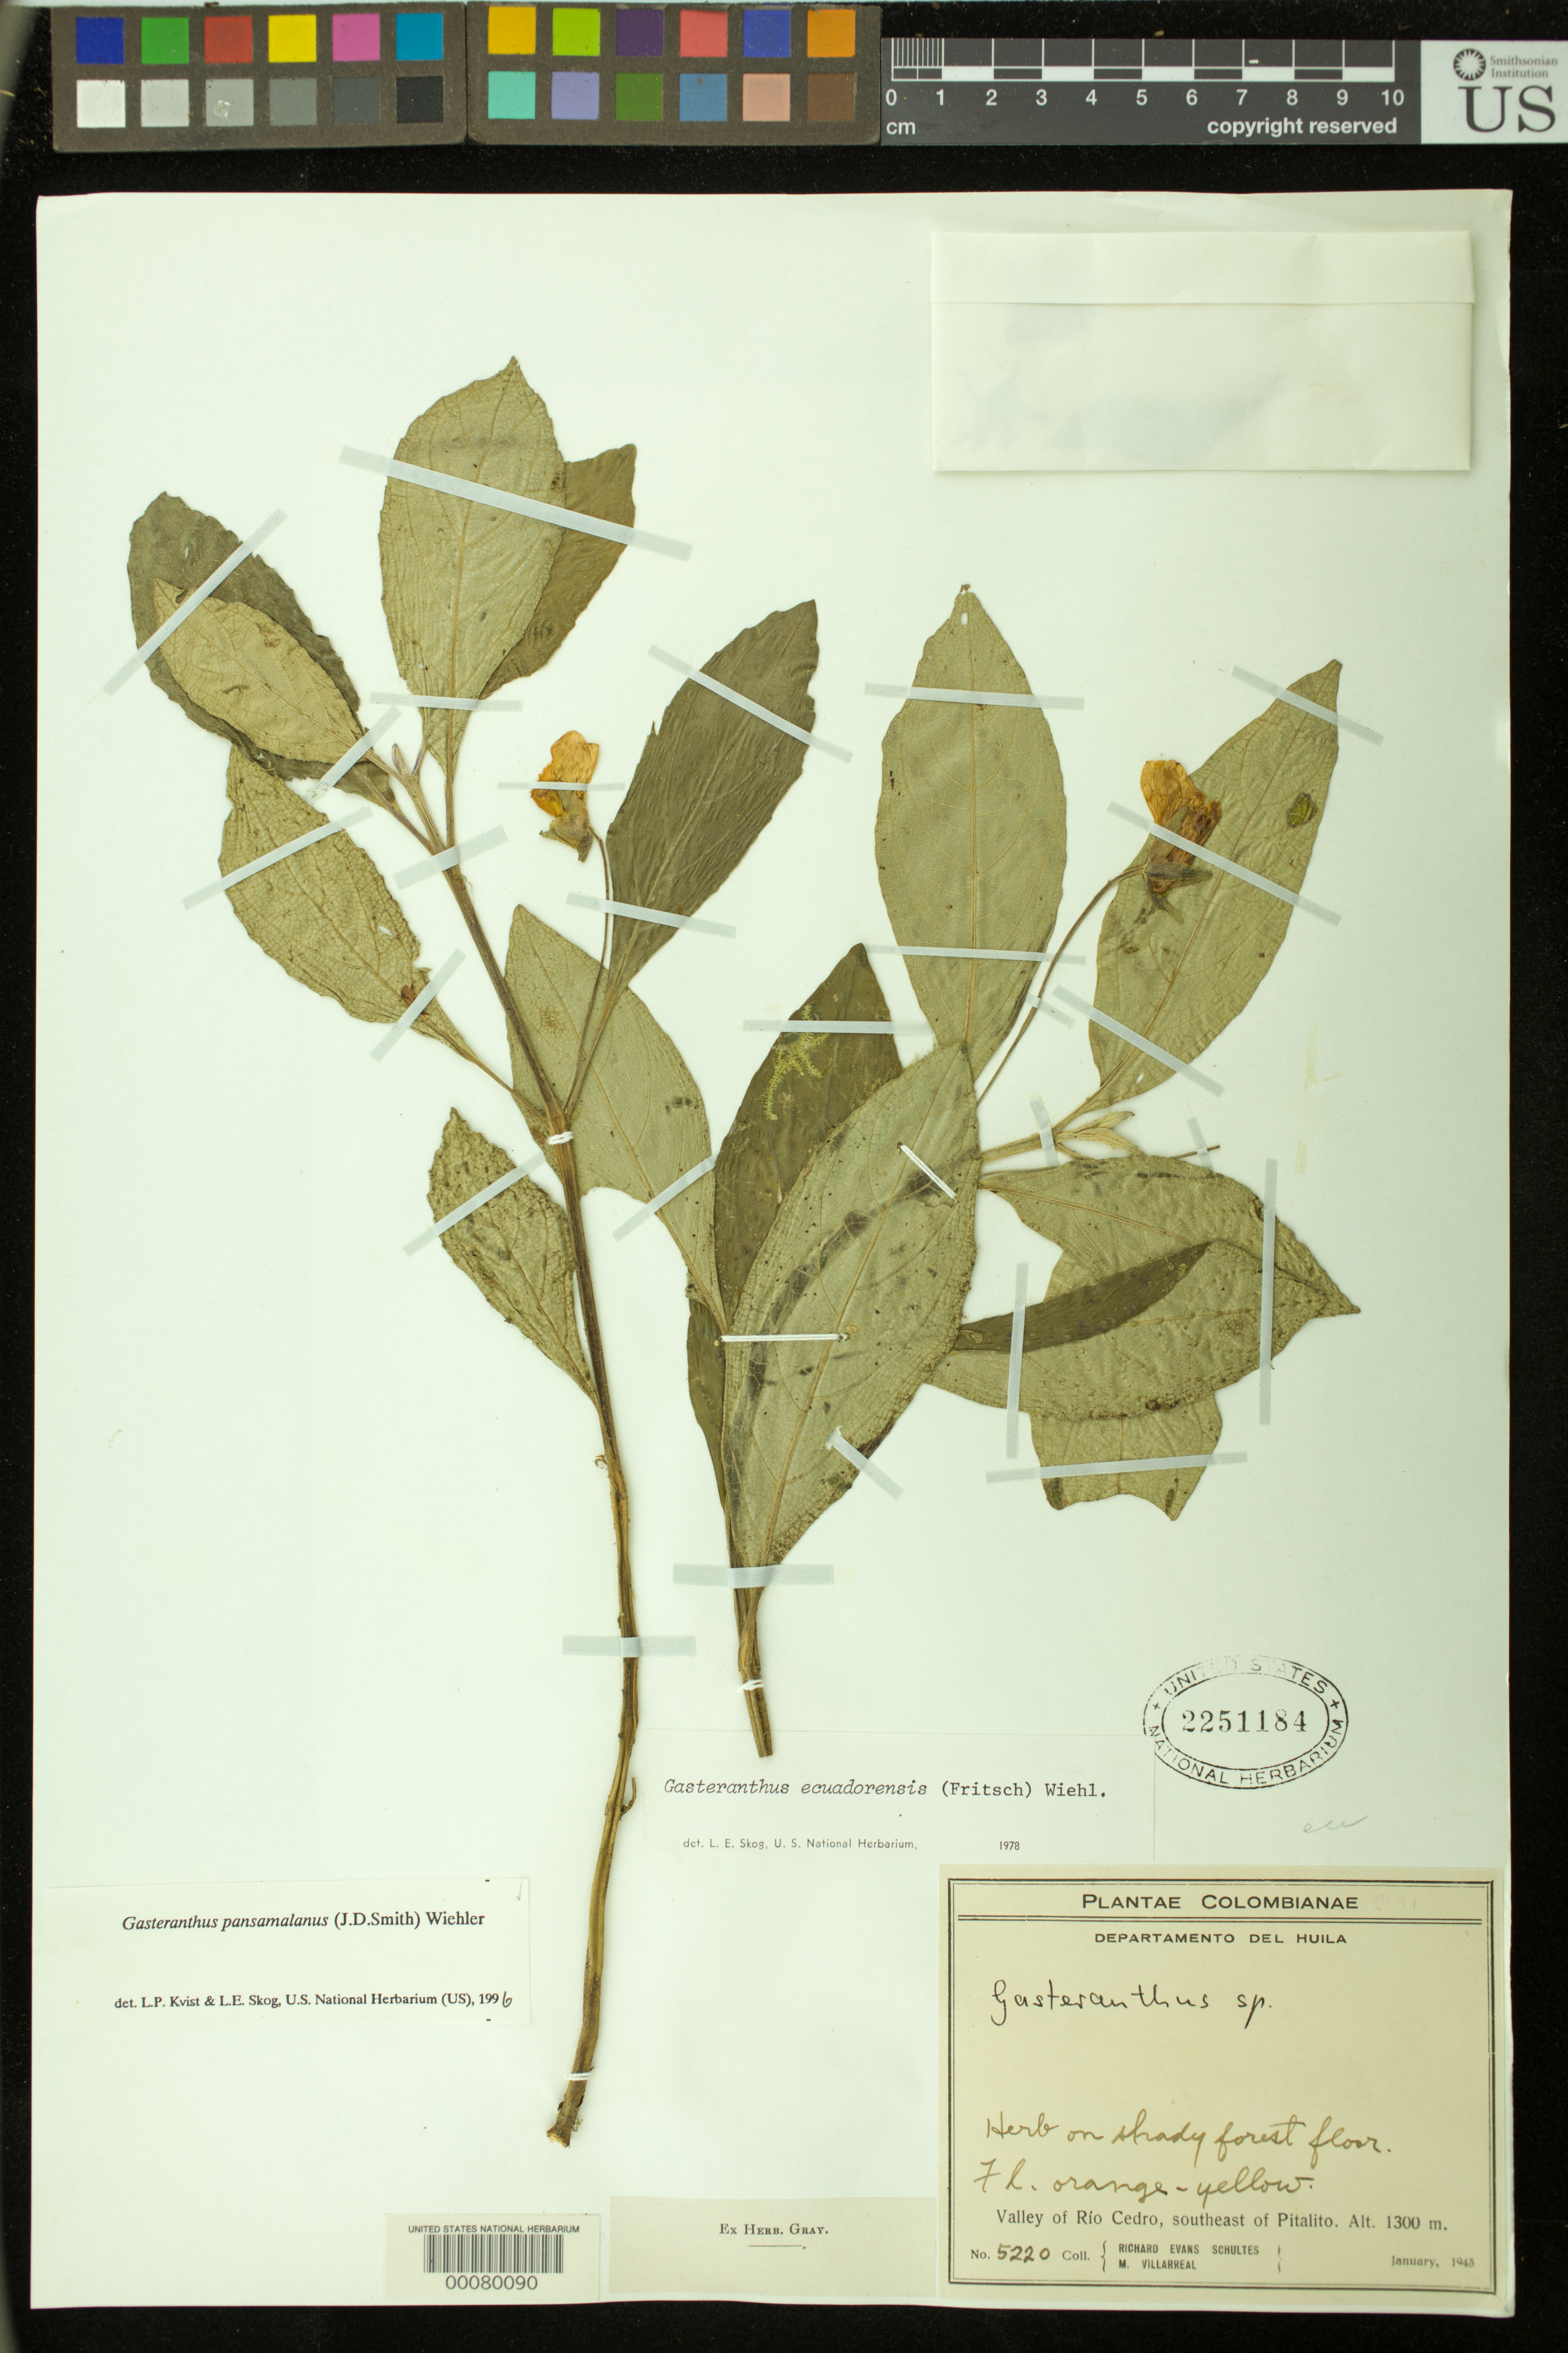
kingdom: Plantae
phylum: Tracheophyta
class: Magnoliopsida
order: Lamiales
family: Gesneriaceae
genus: Gasteranthus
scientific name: Gasteranthus pansamalanus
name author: (Donn. Sm.) Wiehler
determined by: Skog, Laurence E.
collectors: R. E. Schultes & M. Villarreal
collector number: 5220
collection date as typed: Jan 1943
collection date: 1943-01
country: Colombia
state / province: Huila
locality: Valley of Rio Cedro, SE of Pitalito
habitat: On shady forest floor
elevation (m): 1300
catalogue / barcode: US 2251184